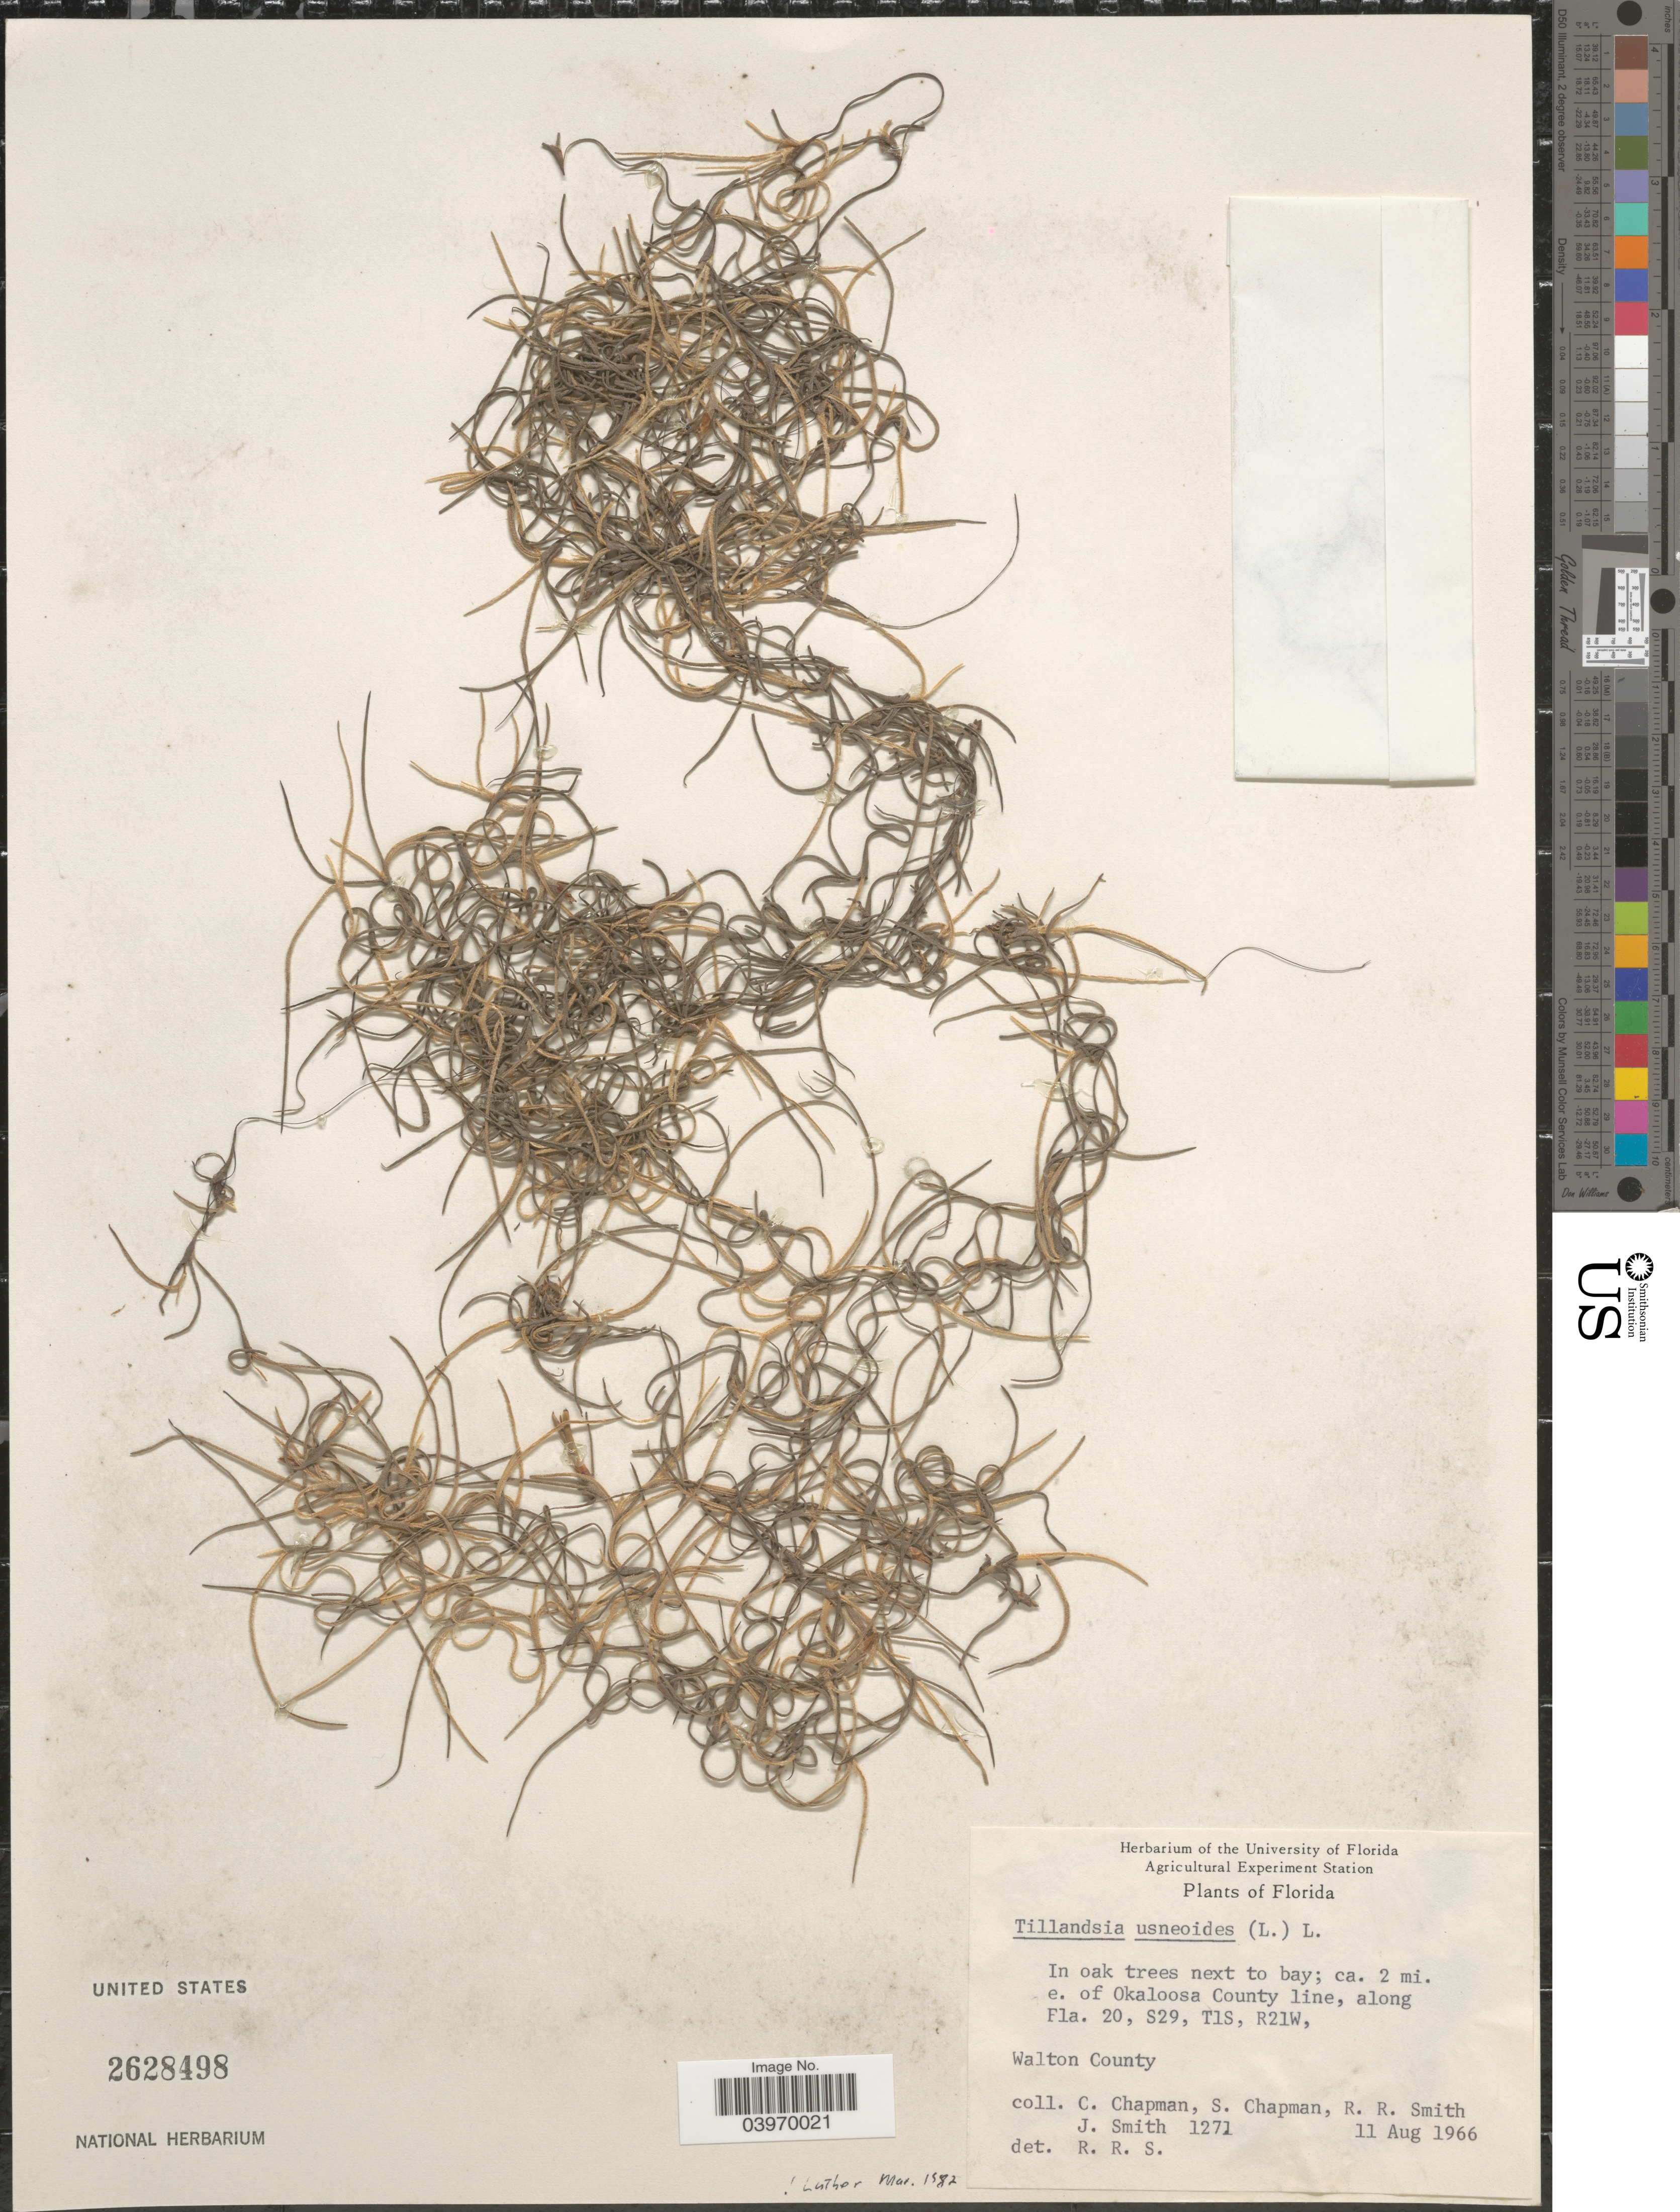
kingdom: Plantae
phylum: Tracheophyta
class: Liliopsida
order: Poales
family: Bromeliaceae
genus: Tillandsia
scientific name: Tillandsia usneoides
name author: (L.) L.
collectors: C. Chapman, S. Chapman, R. Smith & J. Smith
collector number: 1271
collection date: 1966-08-11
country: United States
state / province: Florida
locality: Ca. 2 mi. e. of Okaloosa County line, along Fla. 20, S29, T1S, R21W, Walton County.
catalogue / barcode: US 2628498